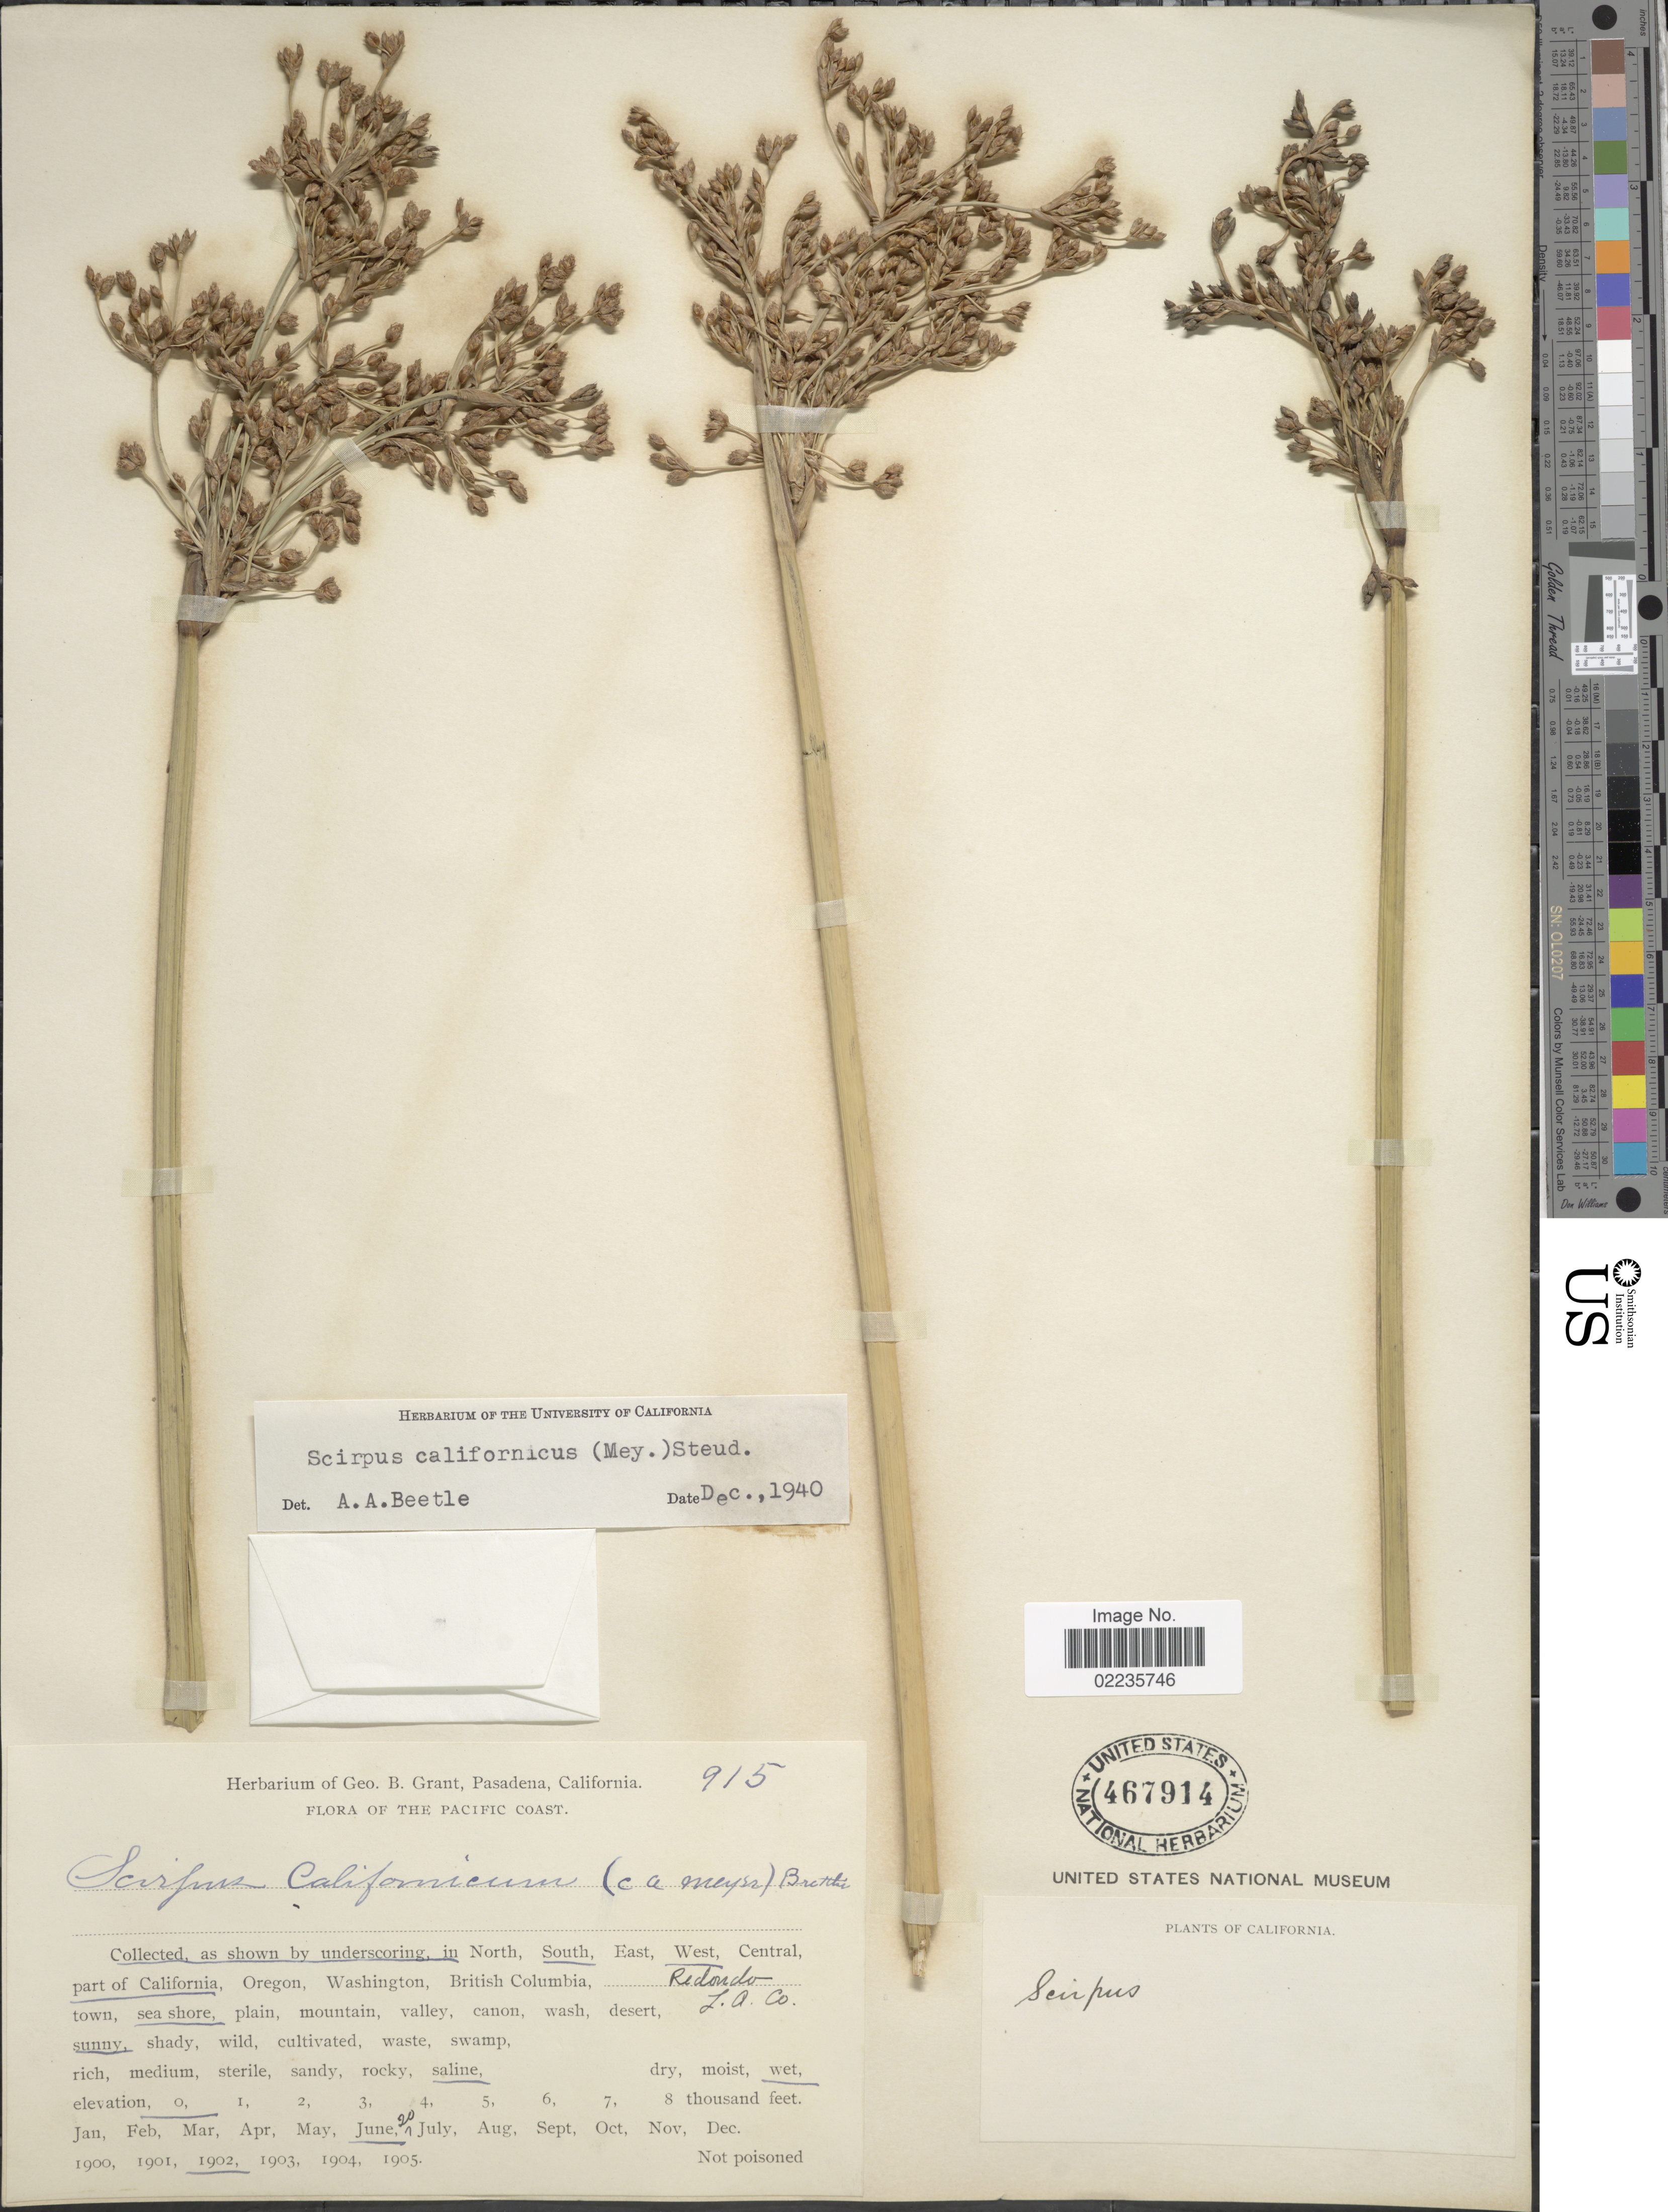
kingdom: Plantae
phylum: Tracheophyta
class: Liliopsida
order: Poales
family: Cyperaceae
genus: Schoenoplectus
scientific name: Schoenoplectus californicus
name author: (C.A. Mey.) Soják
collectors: ex herb. G. B. Grant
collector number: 915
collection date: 1902-06-20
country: United States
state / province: California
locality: The Pacific Coast, as shown by underscoring, Southwest part of California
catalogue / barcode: US 467914